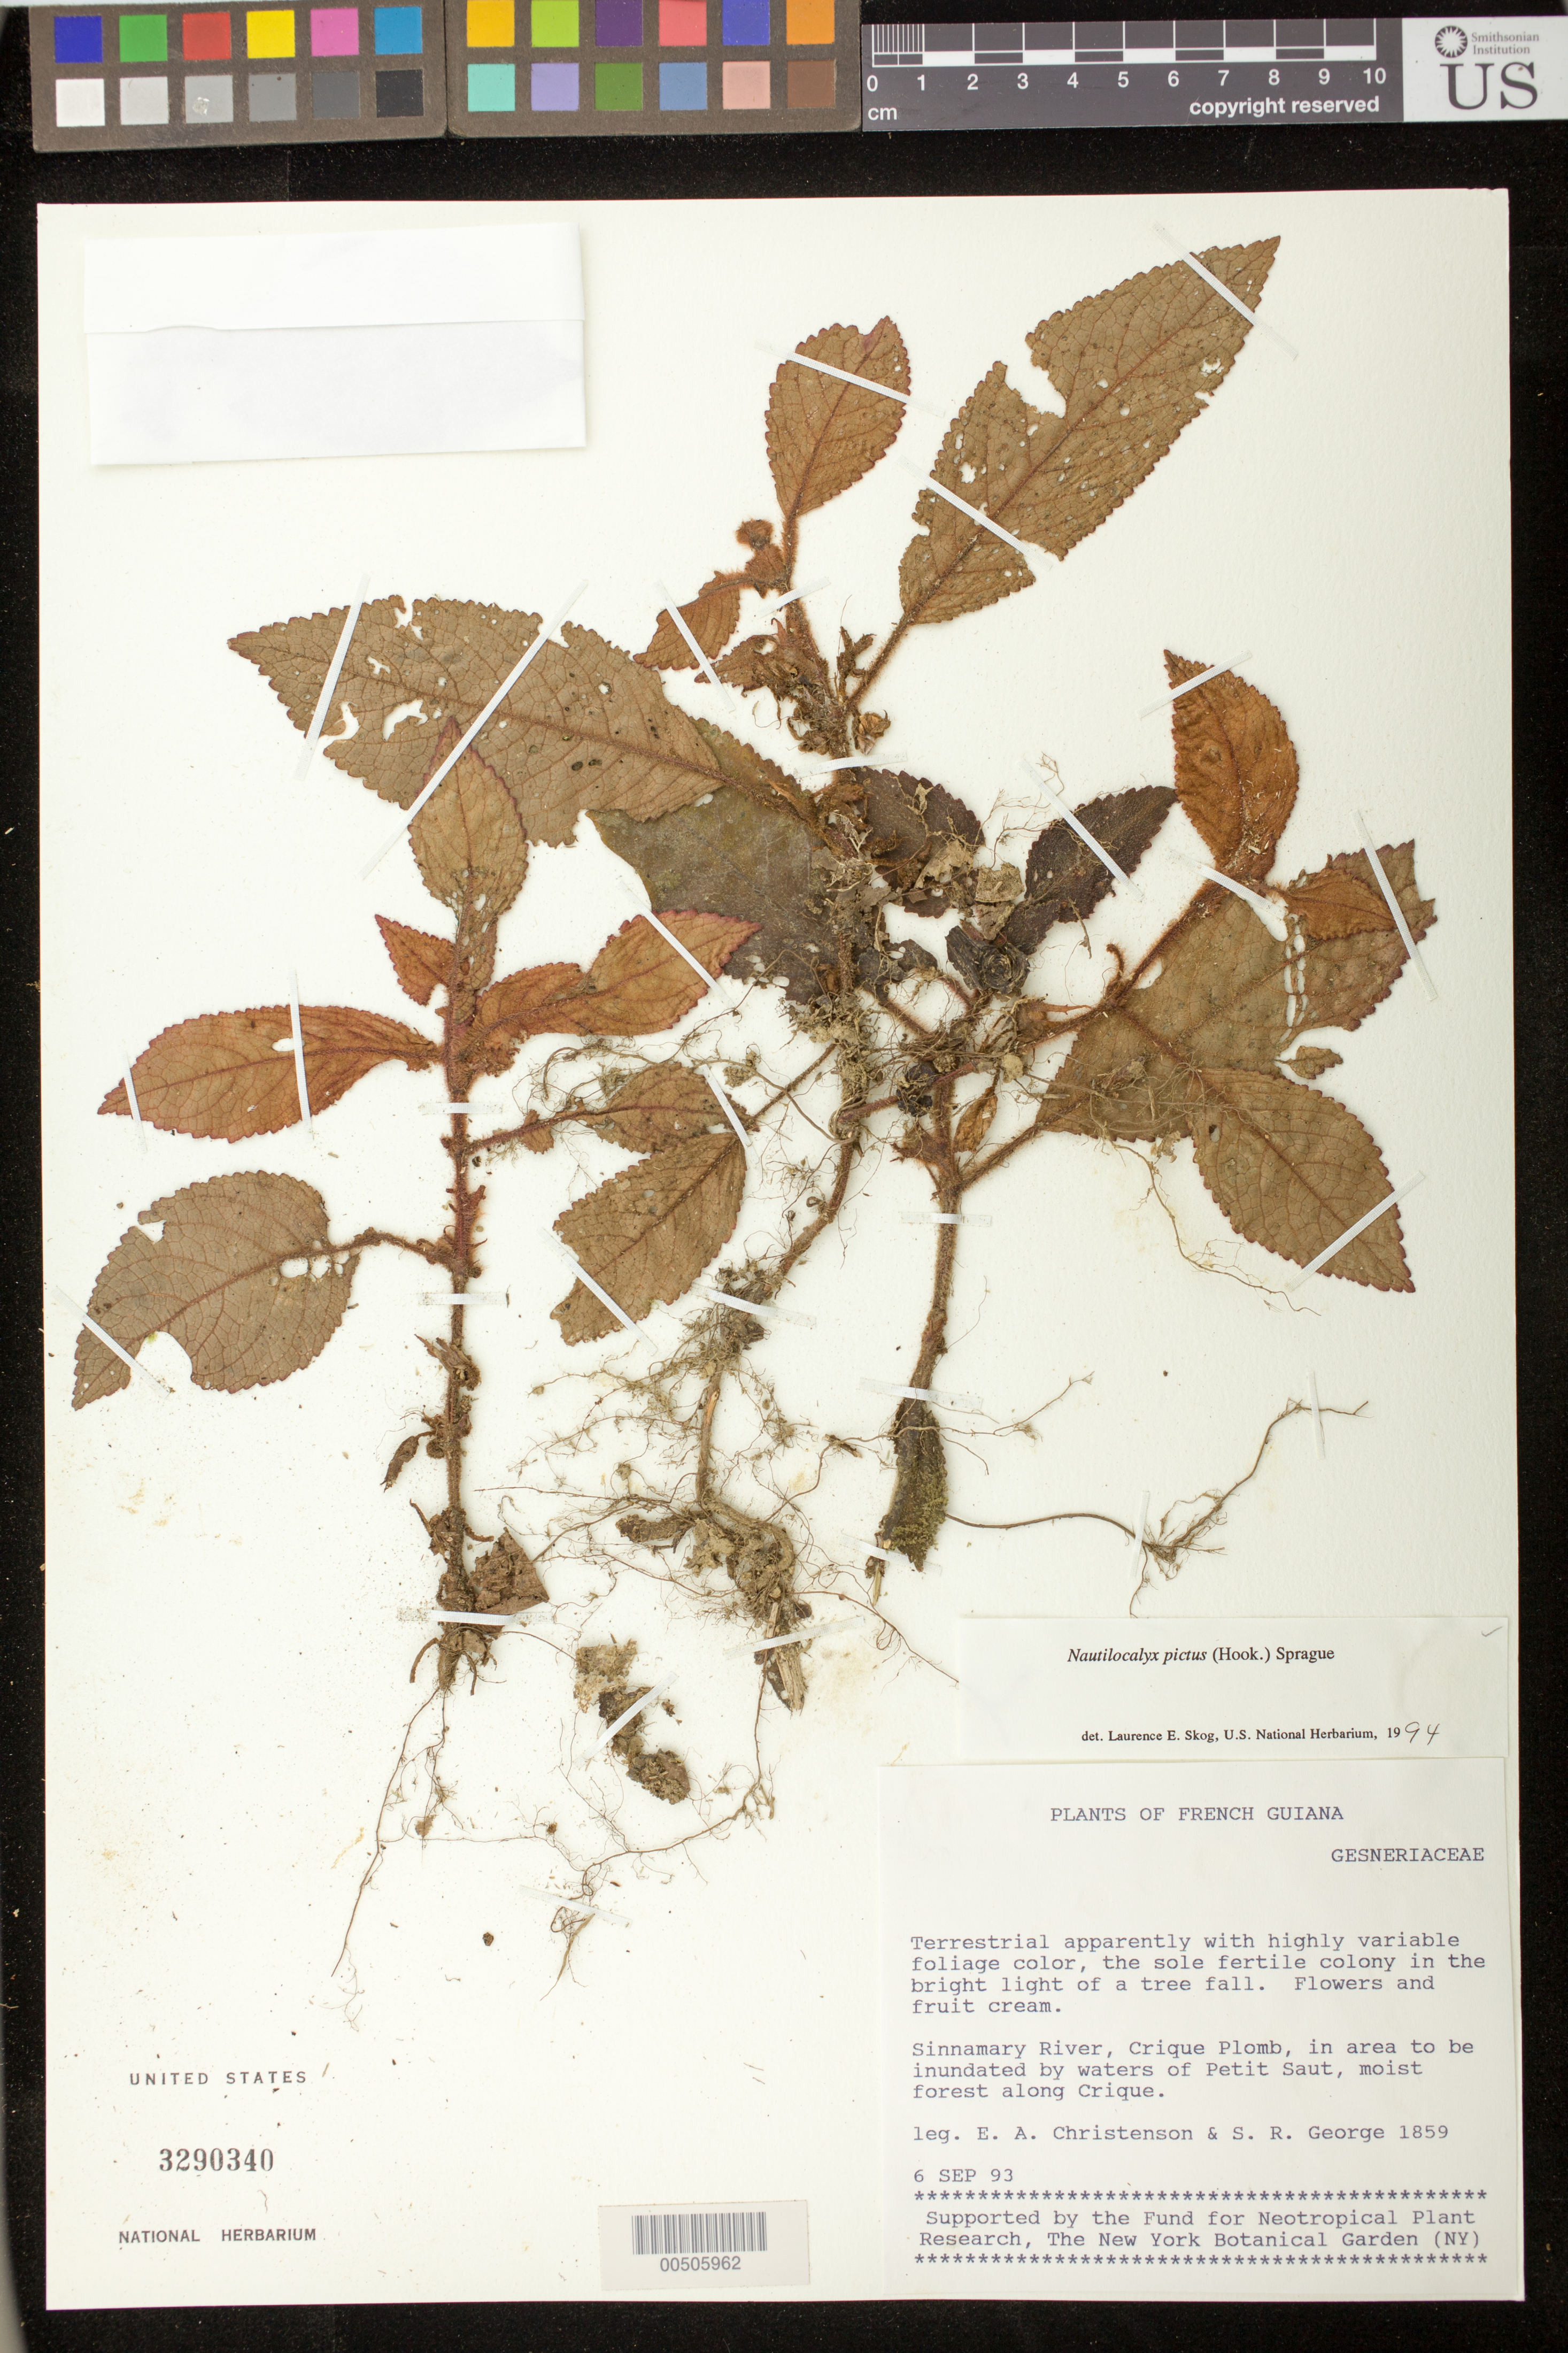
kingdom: Plantae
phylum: Tracheophyta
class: Magnoliopsida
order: Lamiales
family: Gesneriaceae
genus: Nautilocalyx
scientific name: Nautilocalyx pictus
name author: (Hook.) Sprague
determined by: Skog, Laurence E.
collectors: E. A. Christenson & S. George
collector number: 1859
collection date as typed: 06 Sep 1993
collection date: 1993-09-06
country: French Guiana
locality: Sinnamary River, Crique Plomb, in area to be inundated by waters of Petit Saut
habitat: Moist forest along creek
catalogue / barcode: US 3290340